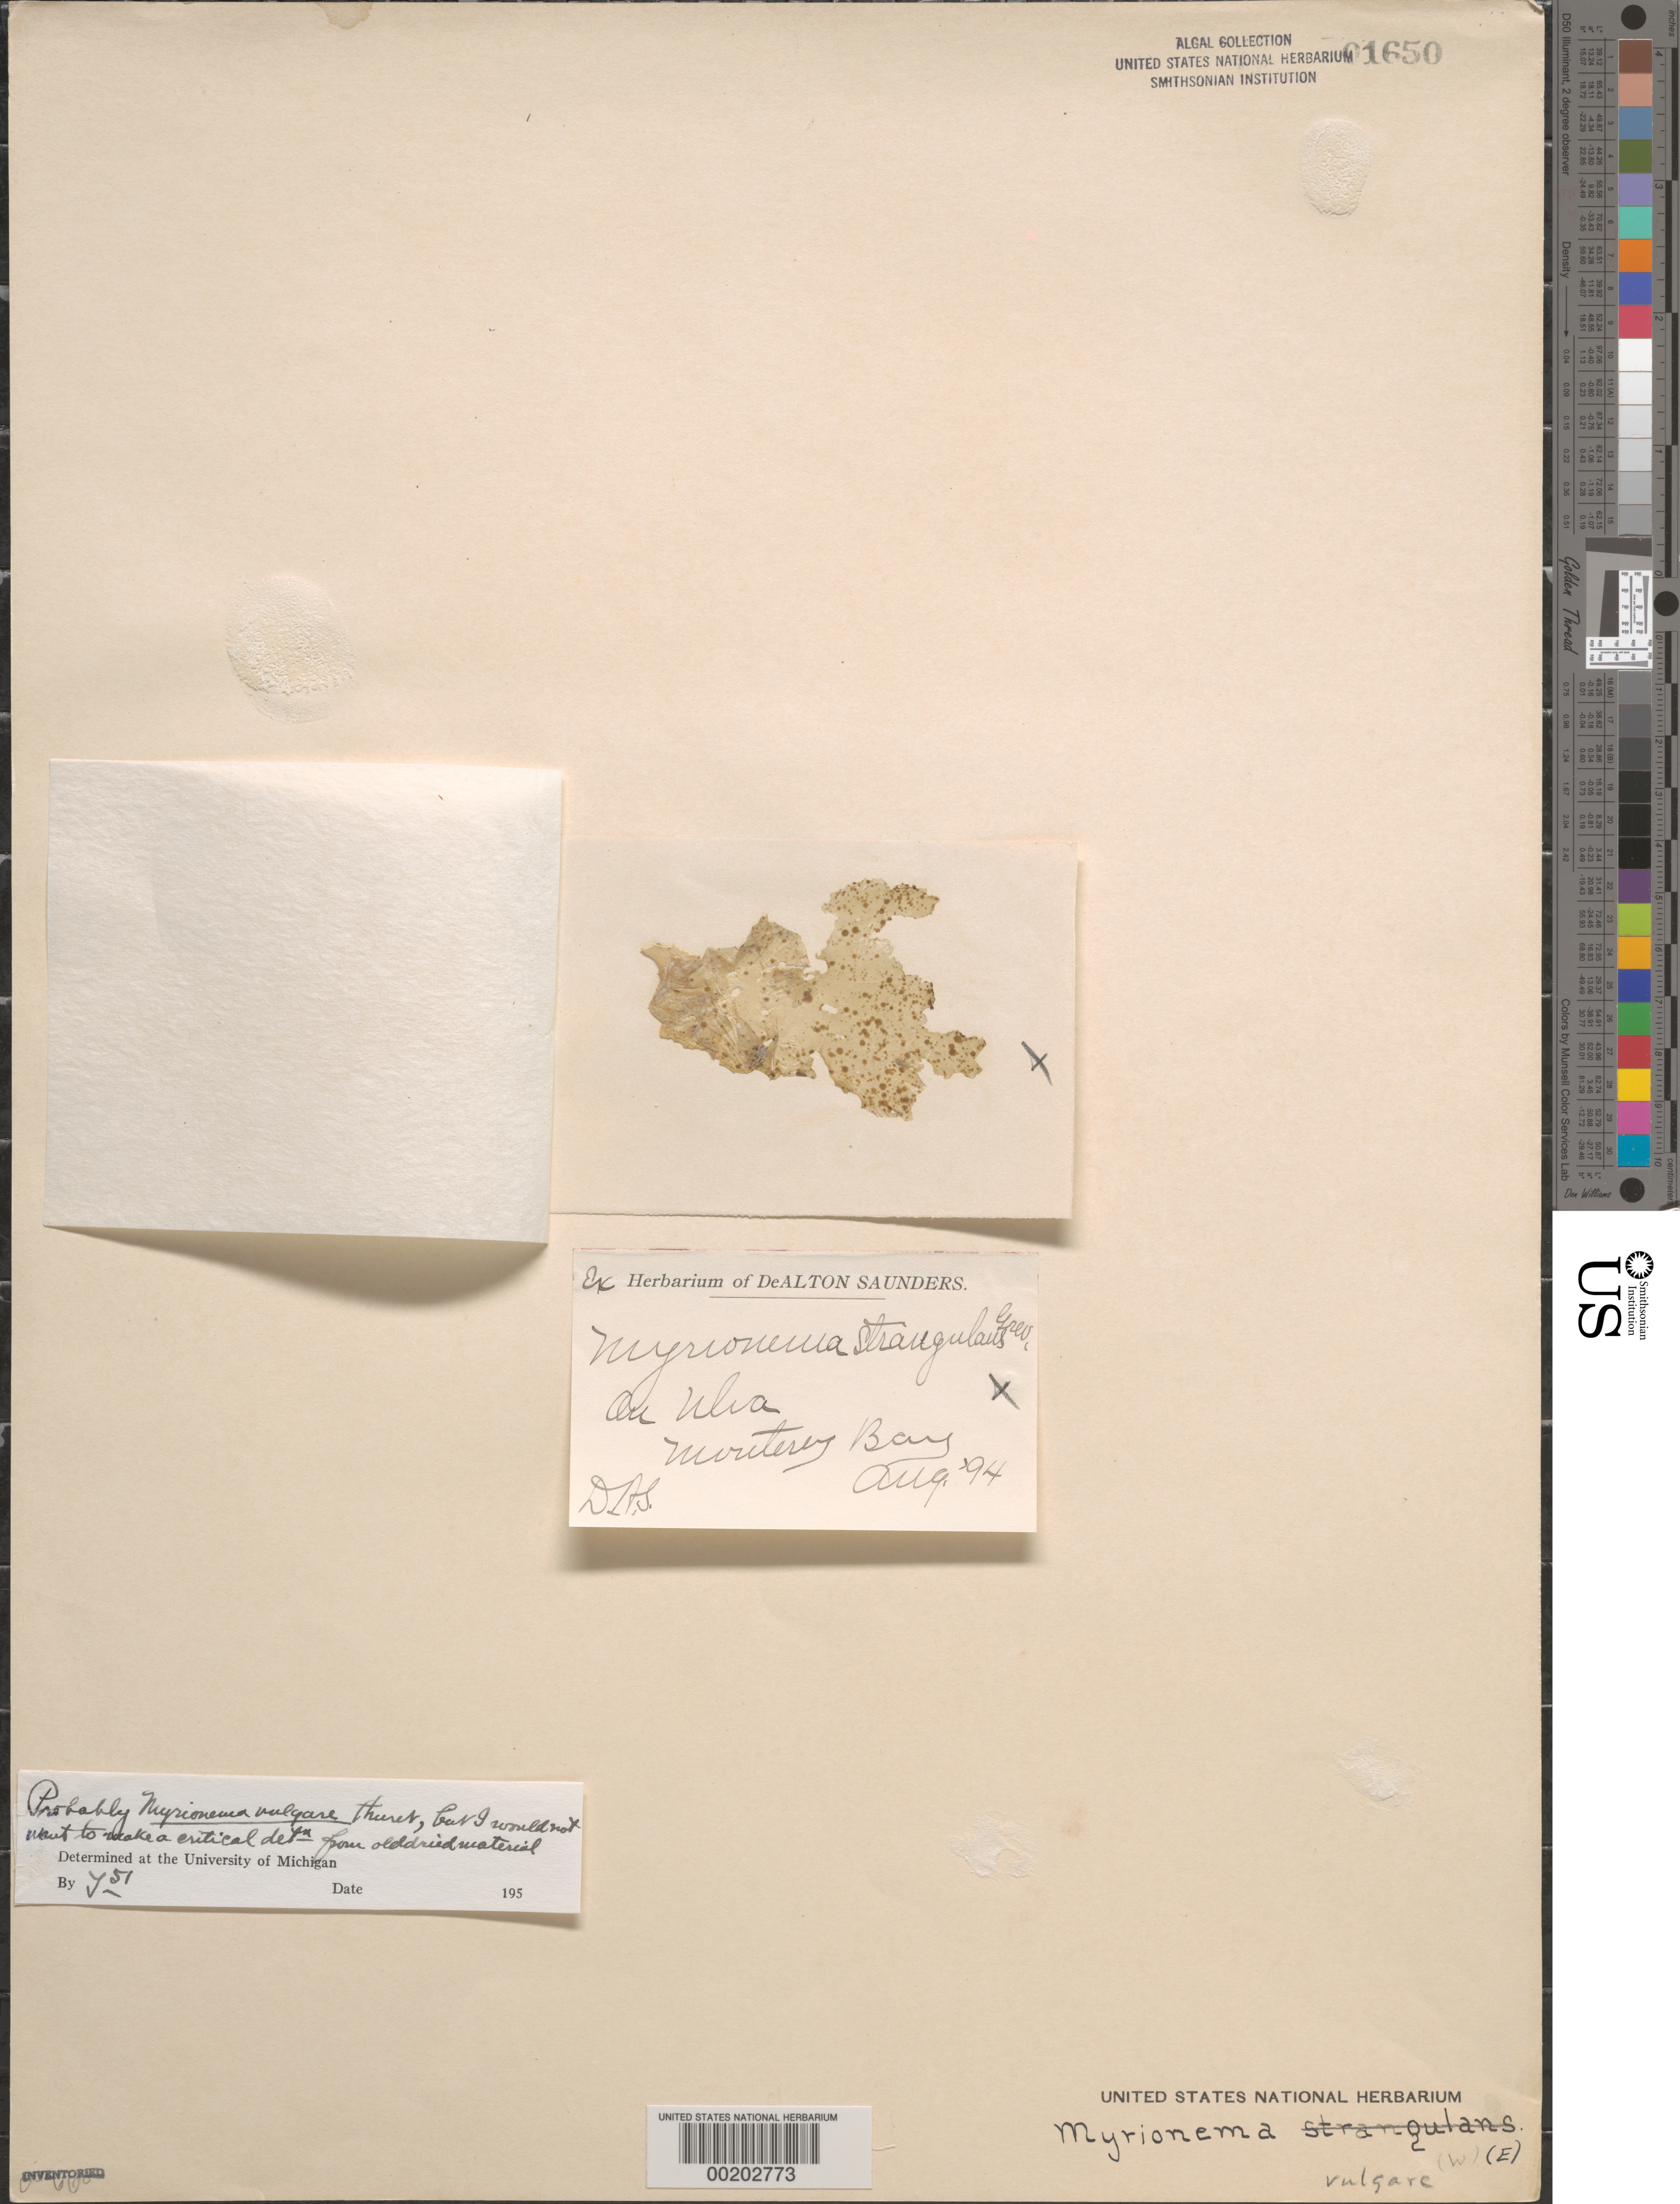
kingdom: Chromista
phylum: Ochrophyta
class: Phaeophyceae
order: Ectocarpales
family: Chordariaceae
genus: Myrionema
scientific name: Myrionema strangulans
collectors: D. Saunders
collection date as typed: Aug 1894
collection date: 1894-08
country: United States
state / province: California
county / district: Monterey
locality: Monterey Bay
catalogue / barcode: US 1650